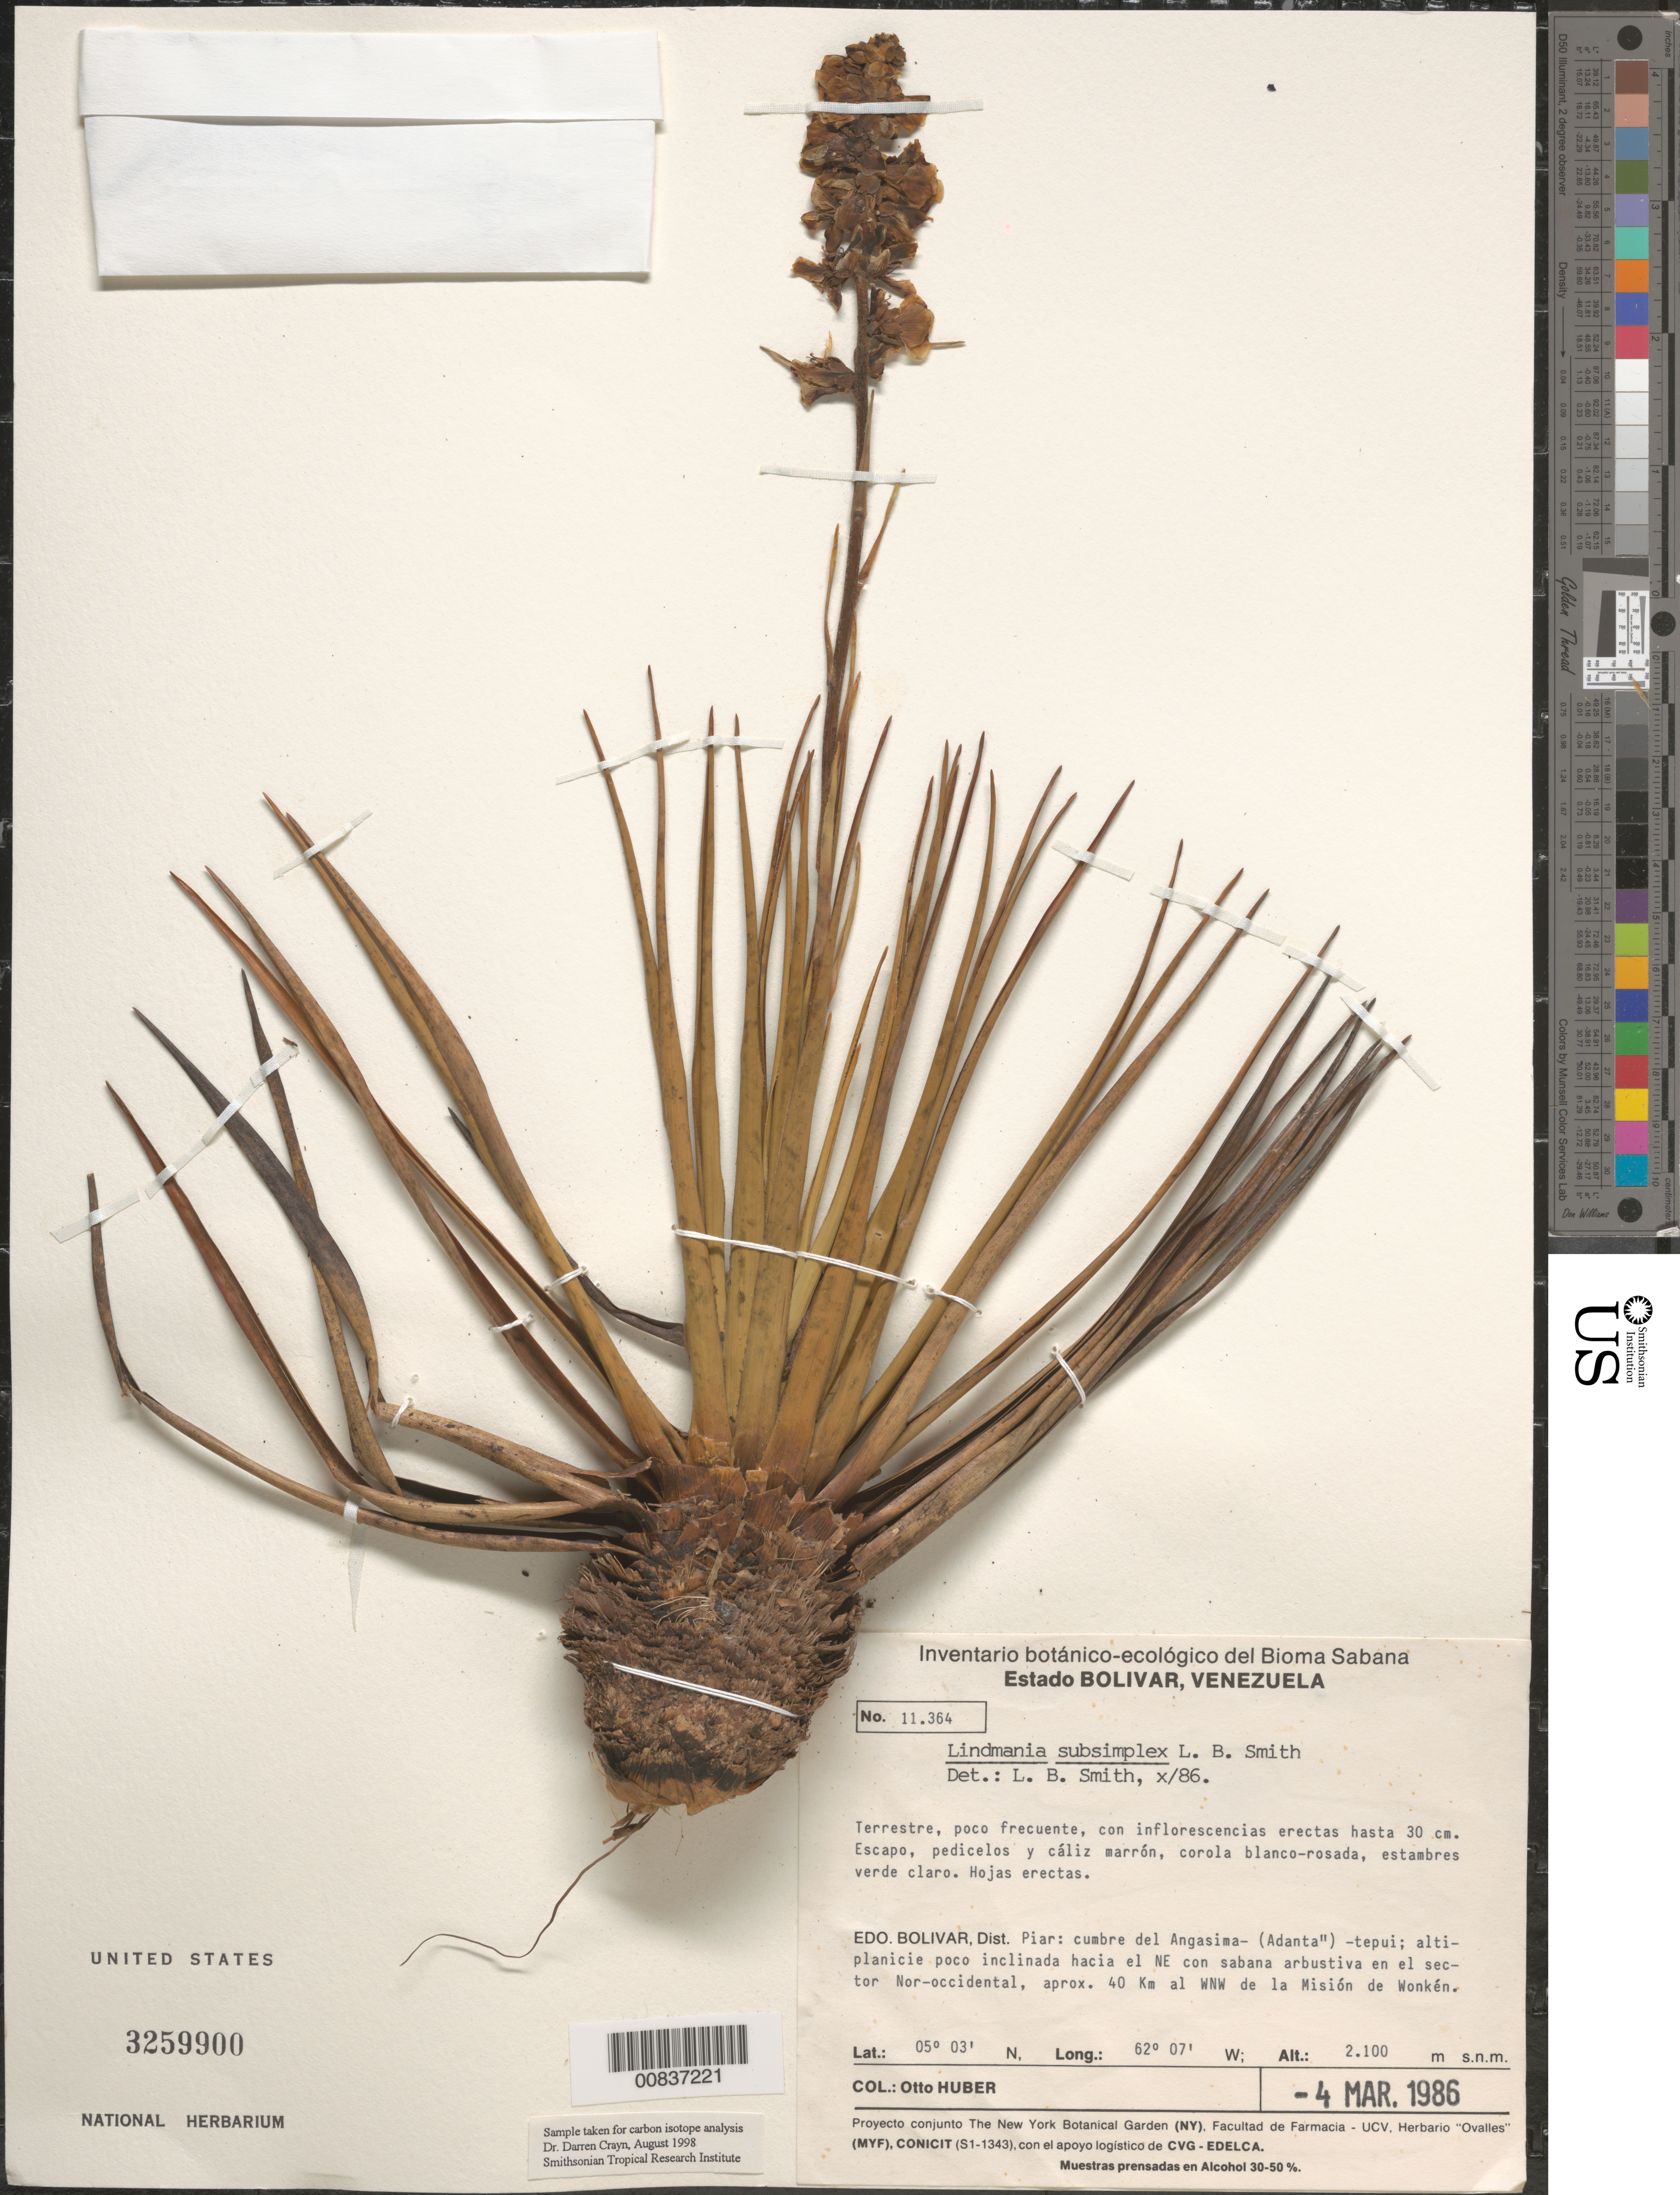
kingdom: Plantae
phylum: Tracheophyta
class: Liliopsida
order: Poales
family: Bromeliaceae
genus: Lindmania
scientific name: Lindmania subsimplex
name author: L.B. Sm.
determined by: Smith, Lyman B., (US), NMNH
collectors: O. Huber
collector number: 11364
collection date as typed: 4-Mar-86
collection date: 1986-03-04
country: Venezuela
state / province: Bolívar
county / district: Piar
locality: Angasima("Adanta")-tepuí, 40 km WNW de la Misión de Wonkén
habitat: Altiplanicie poco inclinada hacia el NE con sabana arbustiva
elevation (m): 2100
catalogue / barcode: US 3259900